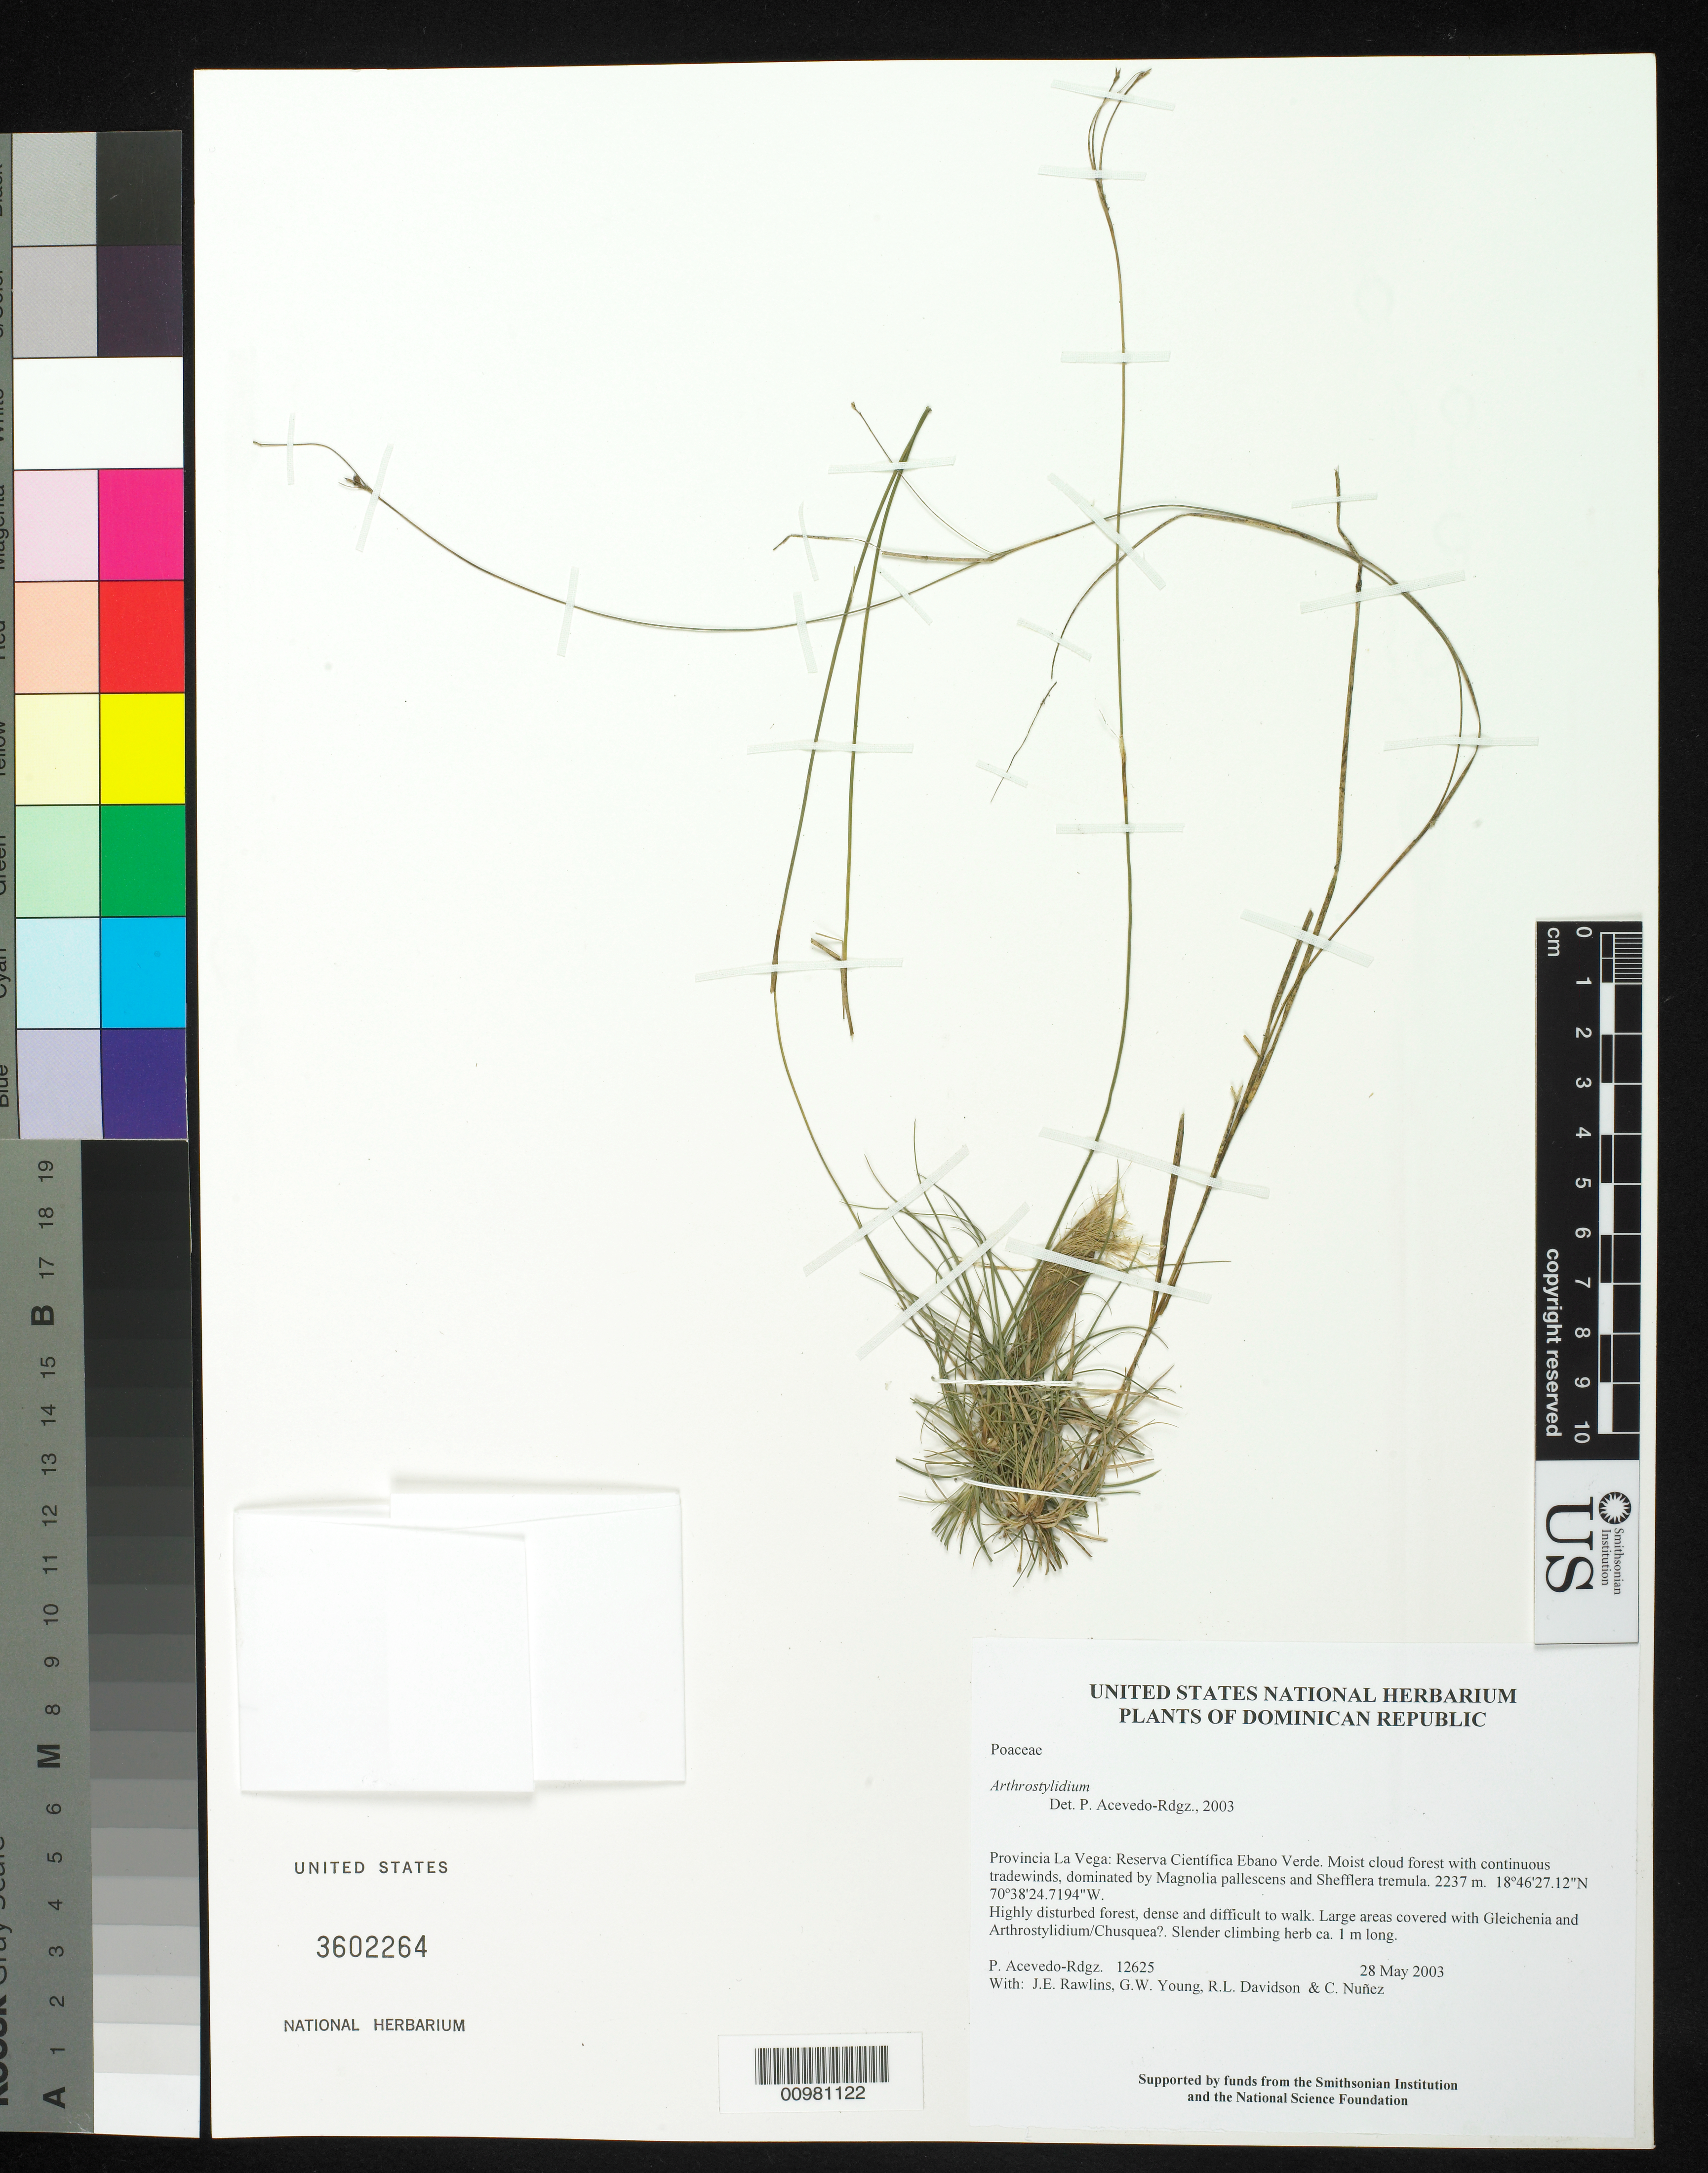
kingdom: Plantae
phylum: Tracheophyta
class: Liliopsida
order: Poales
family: Cyperaceae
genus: Rhynchospora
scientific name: Rhynchospora sp.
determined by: Strong, Mark T., (BOT), Smithsonian Institution - National Museum of Natural History (UNITED STATES)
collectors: P. Acevedo-Rodr., J. Rawlins, G. Young, R. Davidson & C. Nunez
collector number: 12625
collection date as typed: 28 May 2003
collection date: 2003-05-28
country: Dominican Republic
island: Hispaniola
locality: Provincia La Vega: Reserva Científica Ebano Verde. Moist cloud forest with continuous tradewinds, dominated by Magnolia pallescens and Shefflera tremula.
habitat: Highly disturbed forest, dense and difficult to walk. Large areas covered with Gleichenia and Arthrostylidium/Chusquea?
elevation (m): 2237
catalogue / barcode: US 3602264